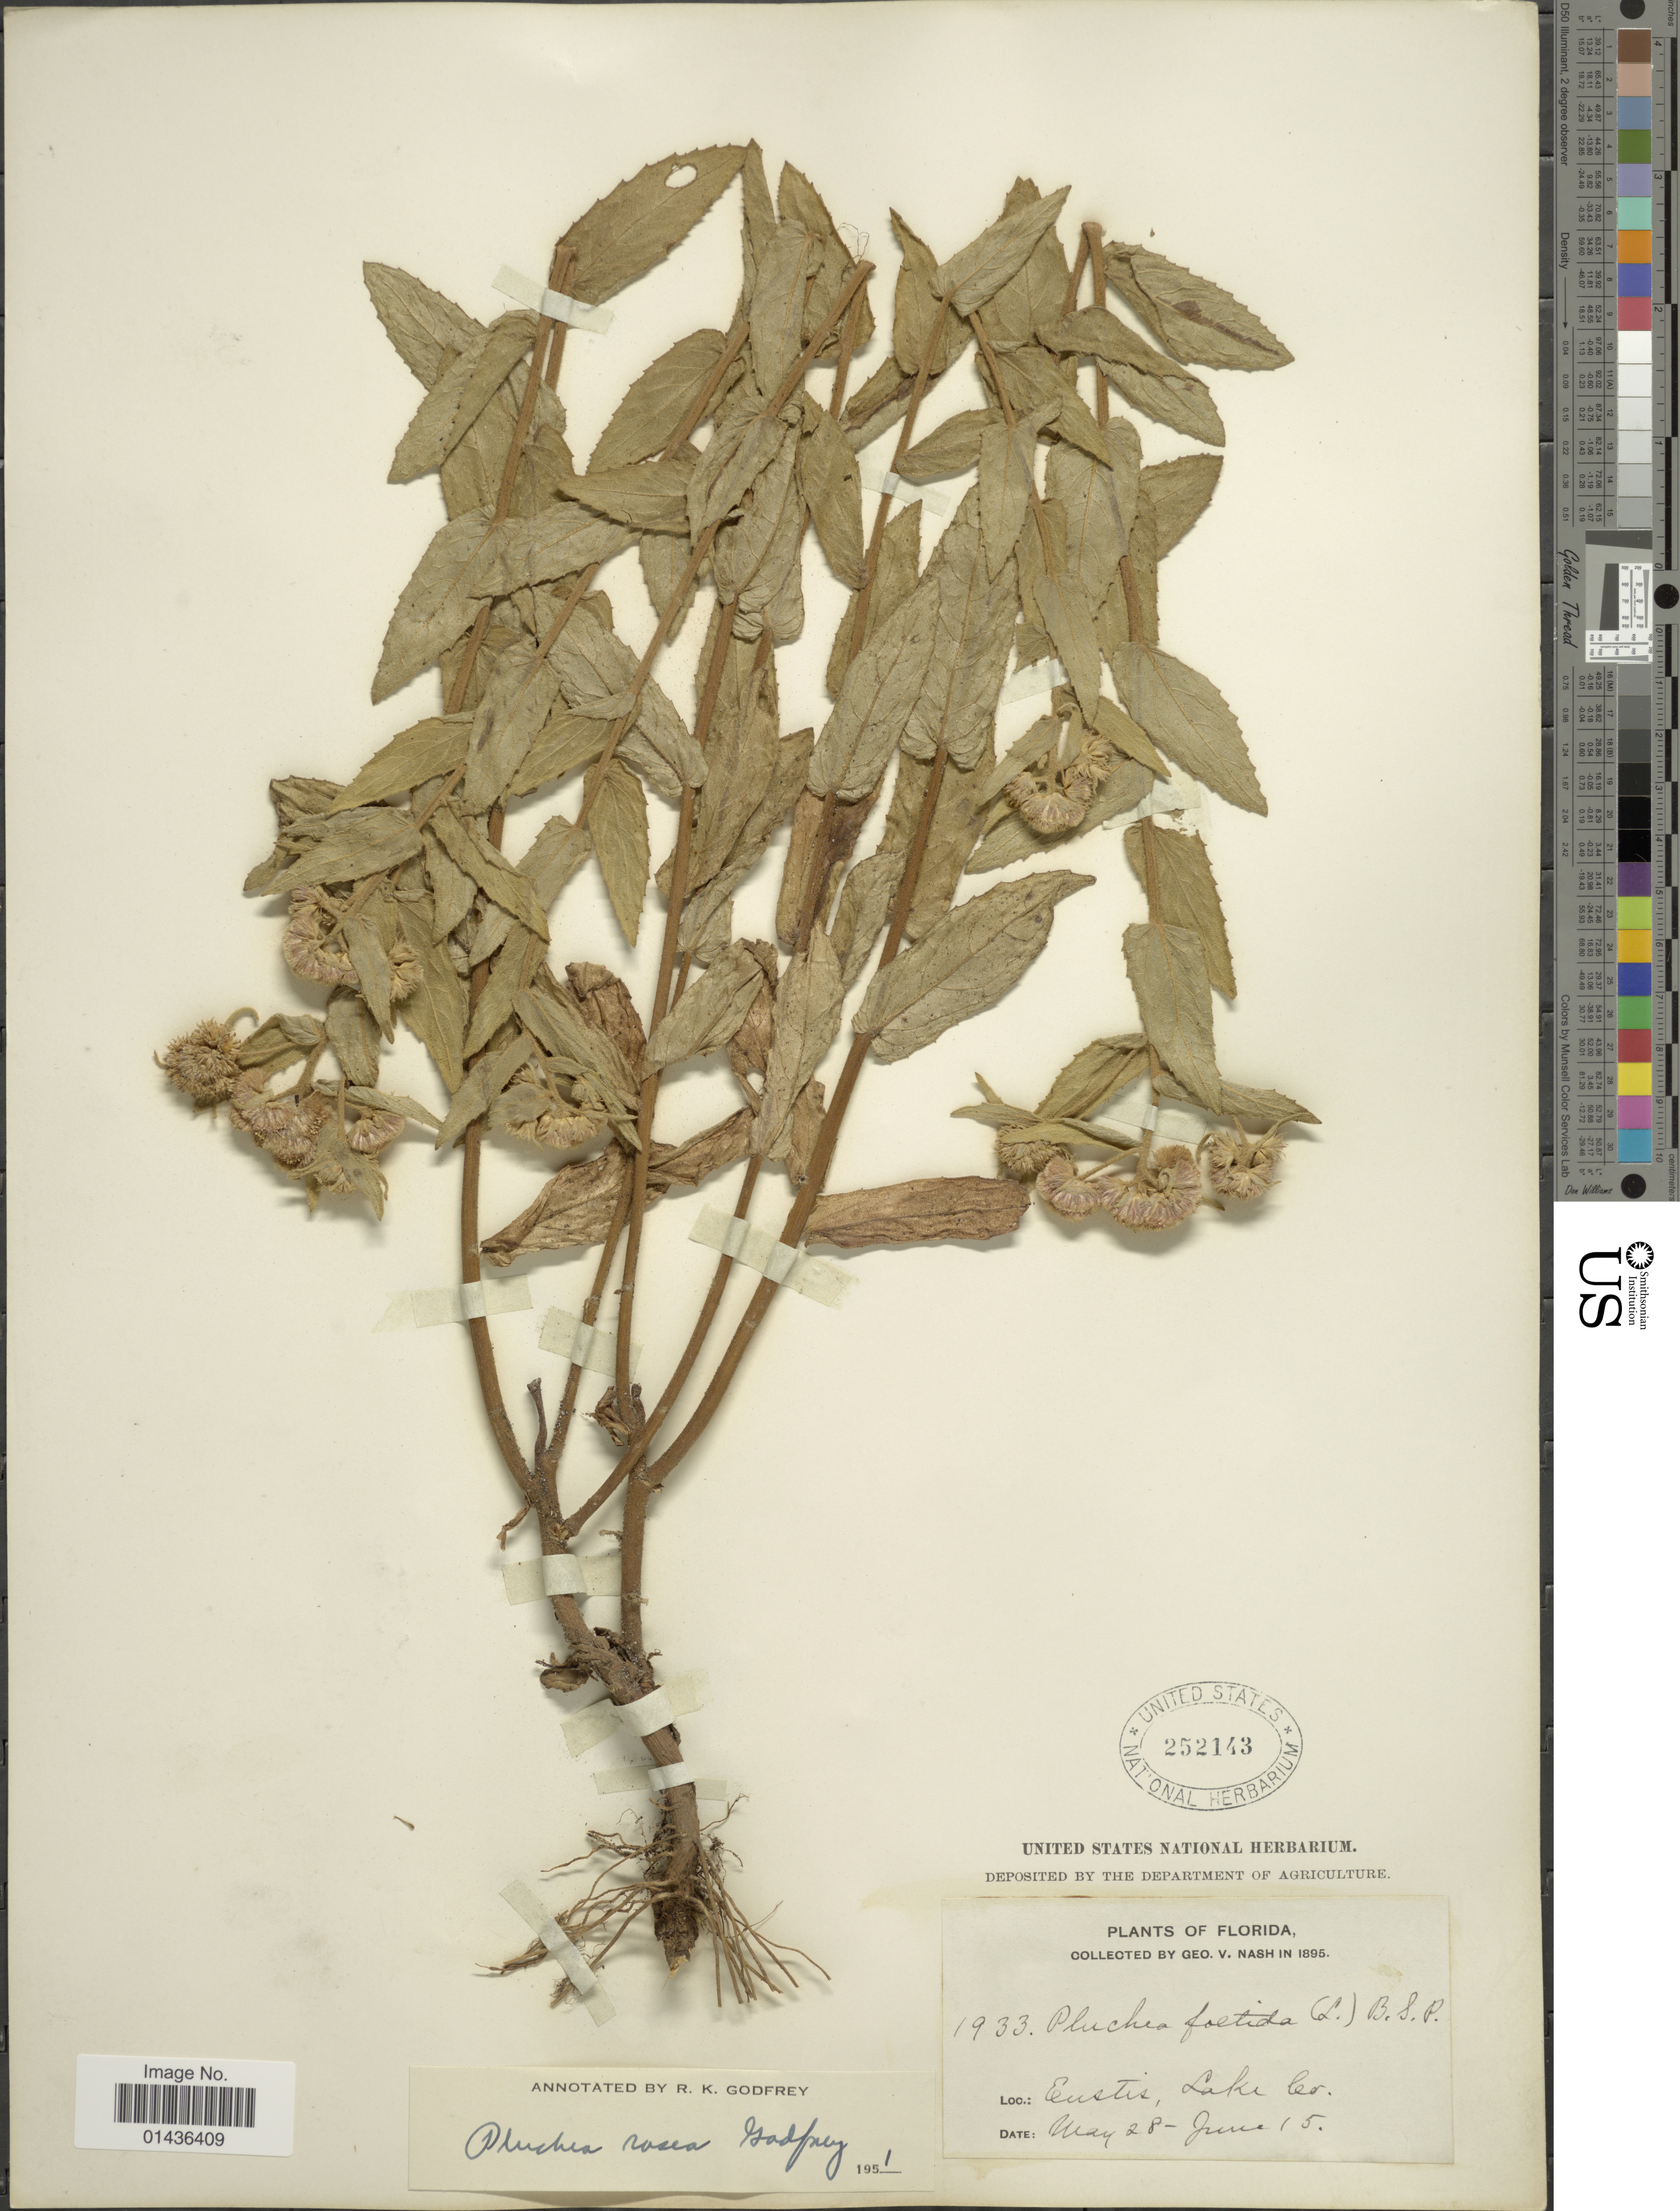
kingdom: Plantae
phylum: Tracheophyta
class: Magnoliopsida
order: Asterales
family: Asteraceae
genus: Pluchea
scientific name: Pluchea rosea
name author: R.K. Godfrey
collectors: G. V. Nash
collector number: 1933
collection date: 1895-05-28/1895-06-15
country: United States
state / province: Florida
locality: Eustis, Lake Co.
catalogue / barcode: US 252143